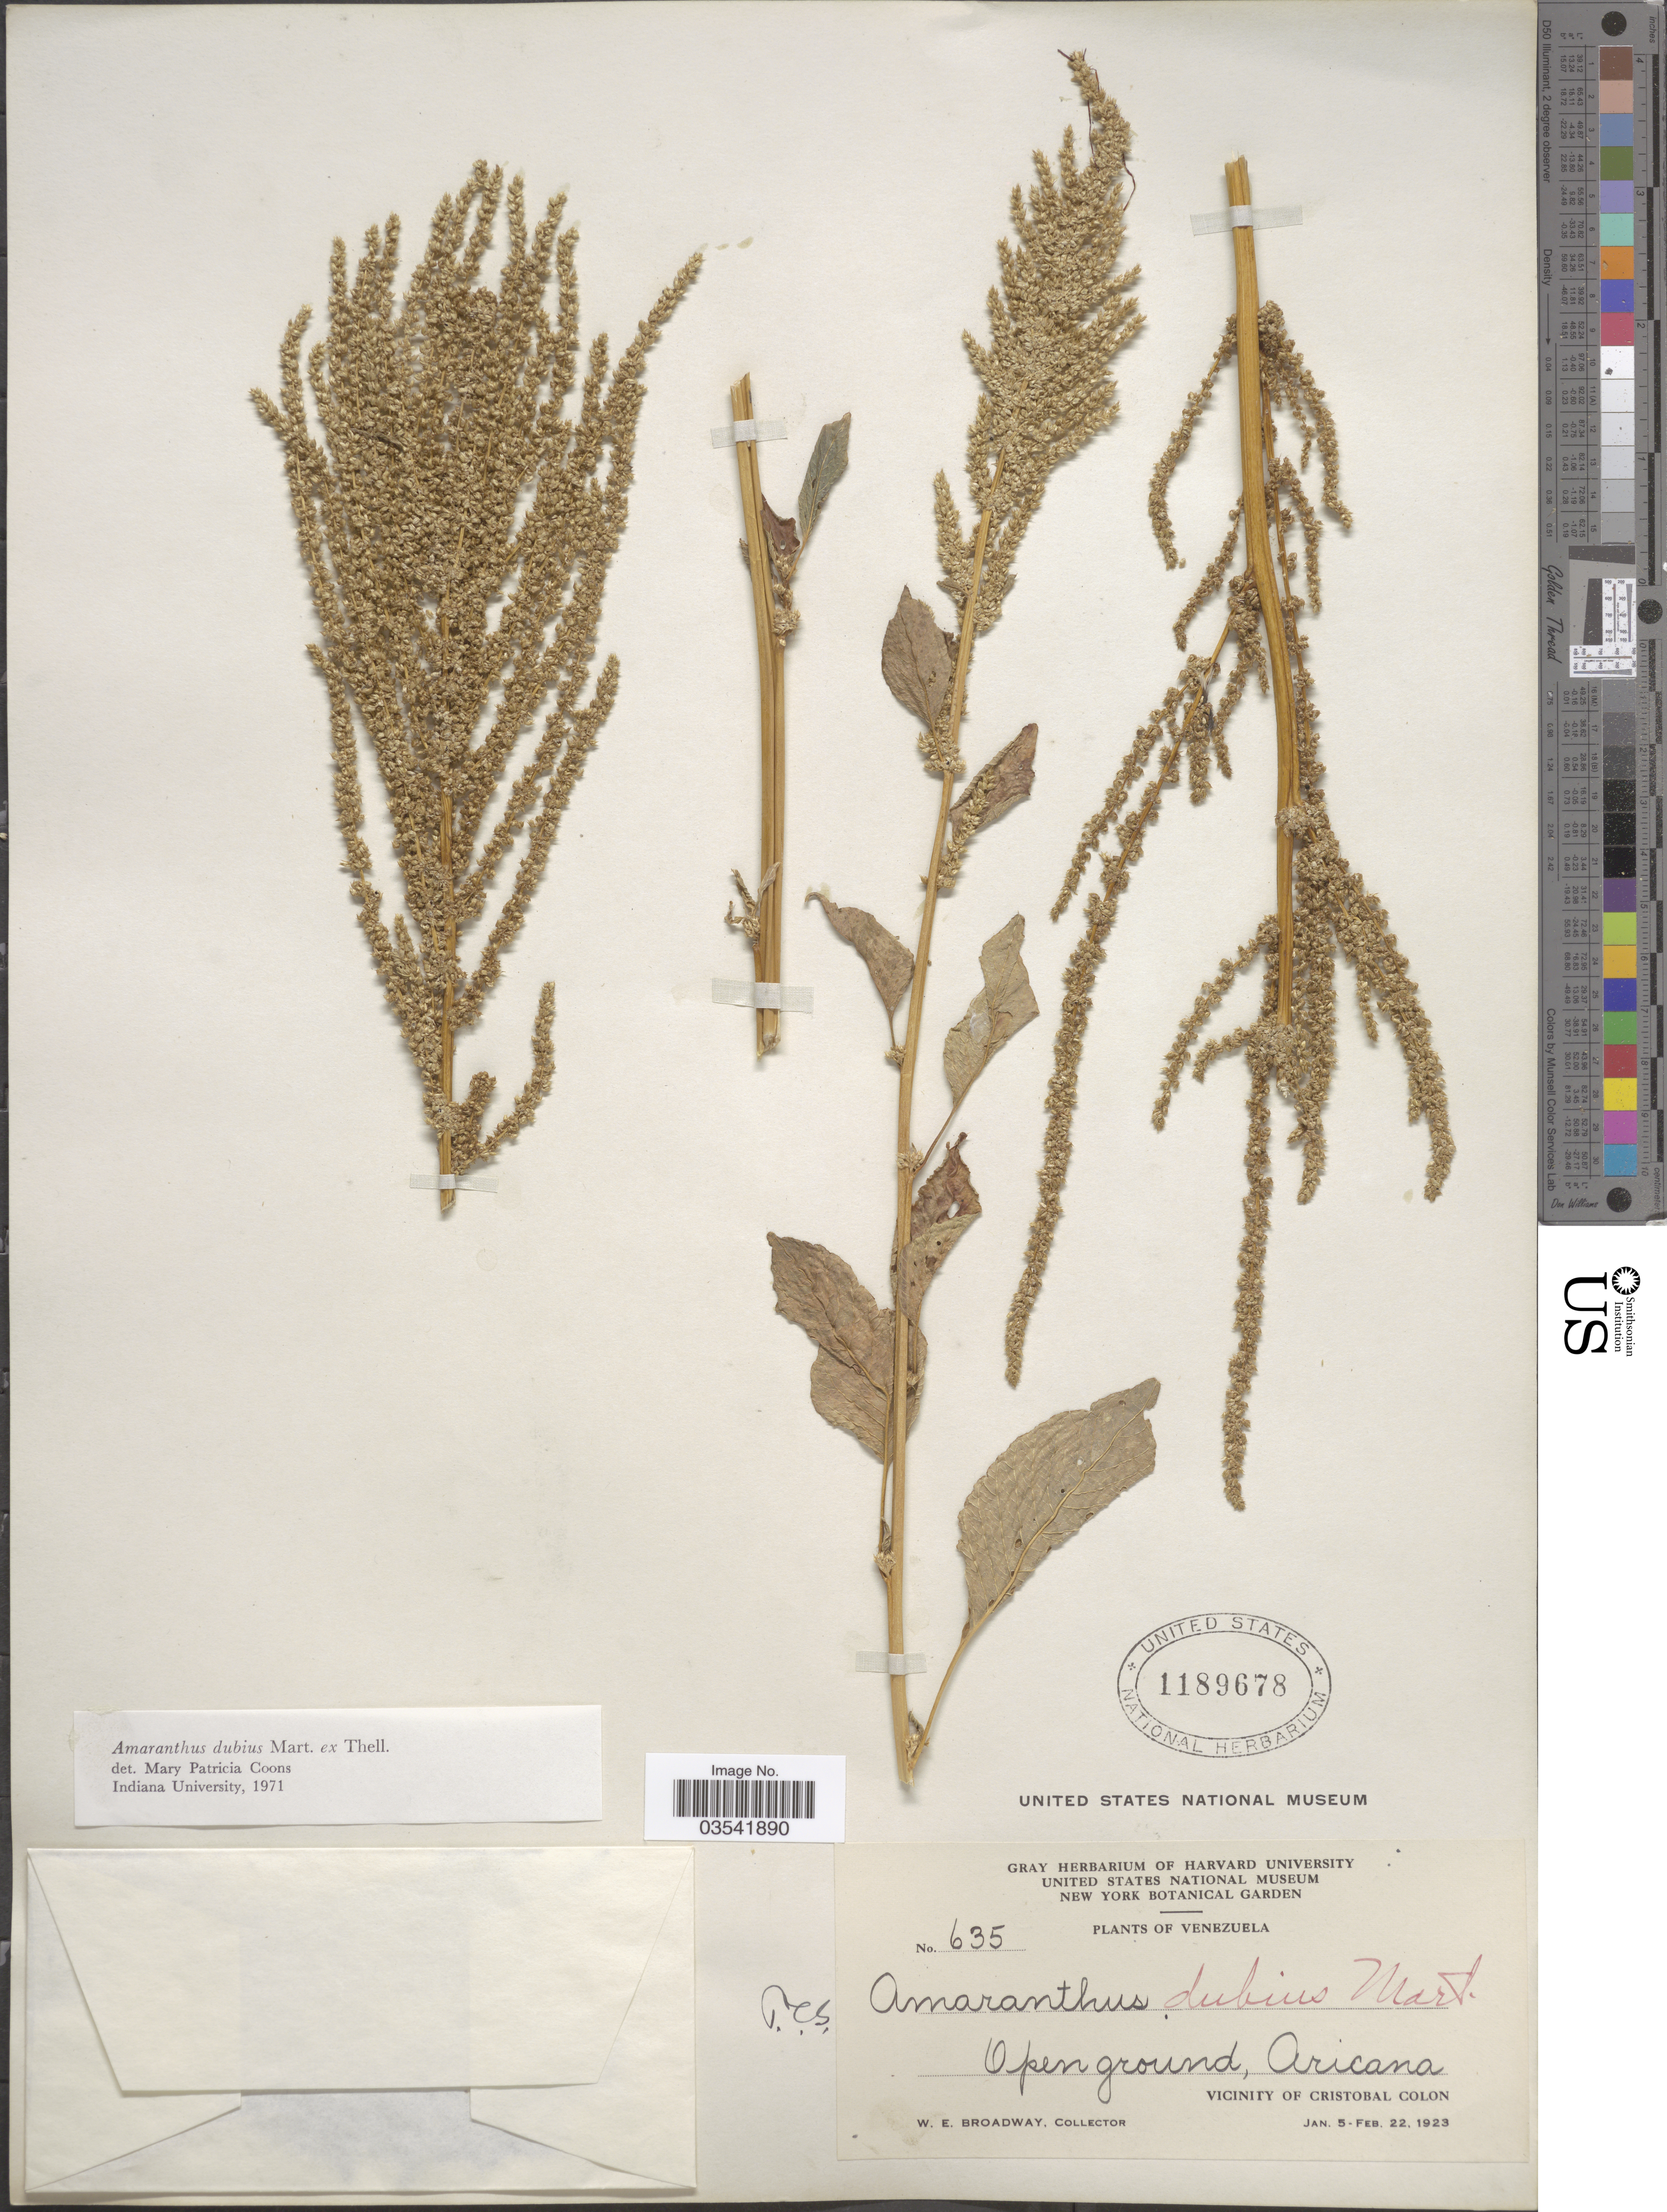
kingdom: Plantae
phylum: Tracheophyta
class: Magnoliopsida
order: Caryophyllales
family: Amaranthaceae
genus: Amaranthus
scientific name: Amaranthus dubius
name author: Mart. ex Thell.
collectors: W. E. Broadway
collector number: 635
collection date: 1923-01-05/1923-02-22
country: Venezuela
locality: Aricana. Vicinity of Cristobal Colon.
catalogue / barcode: US 1189678